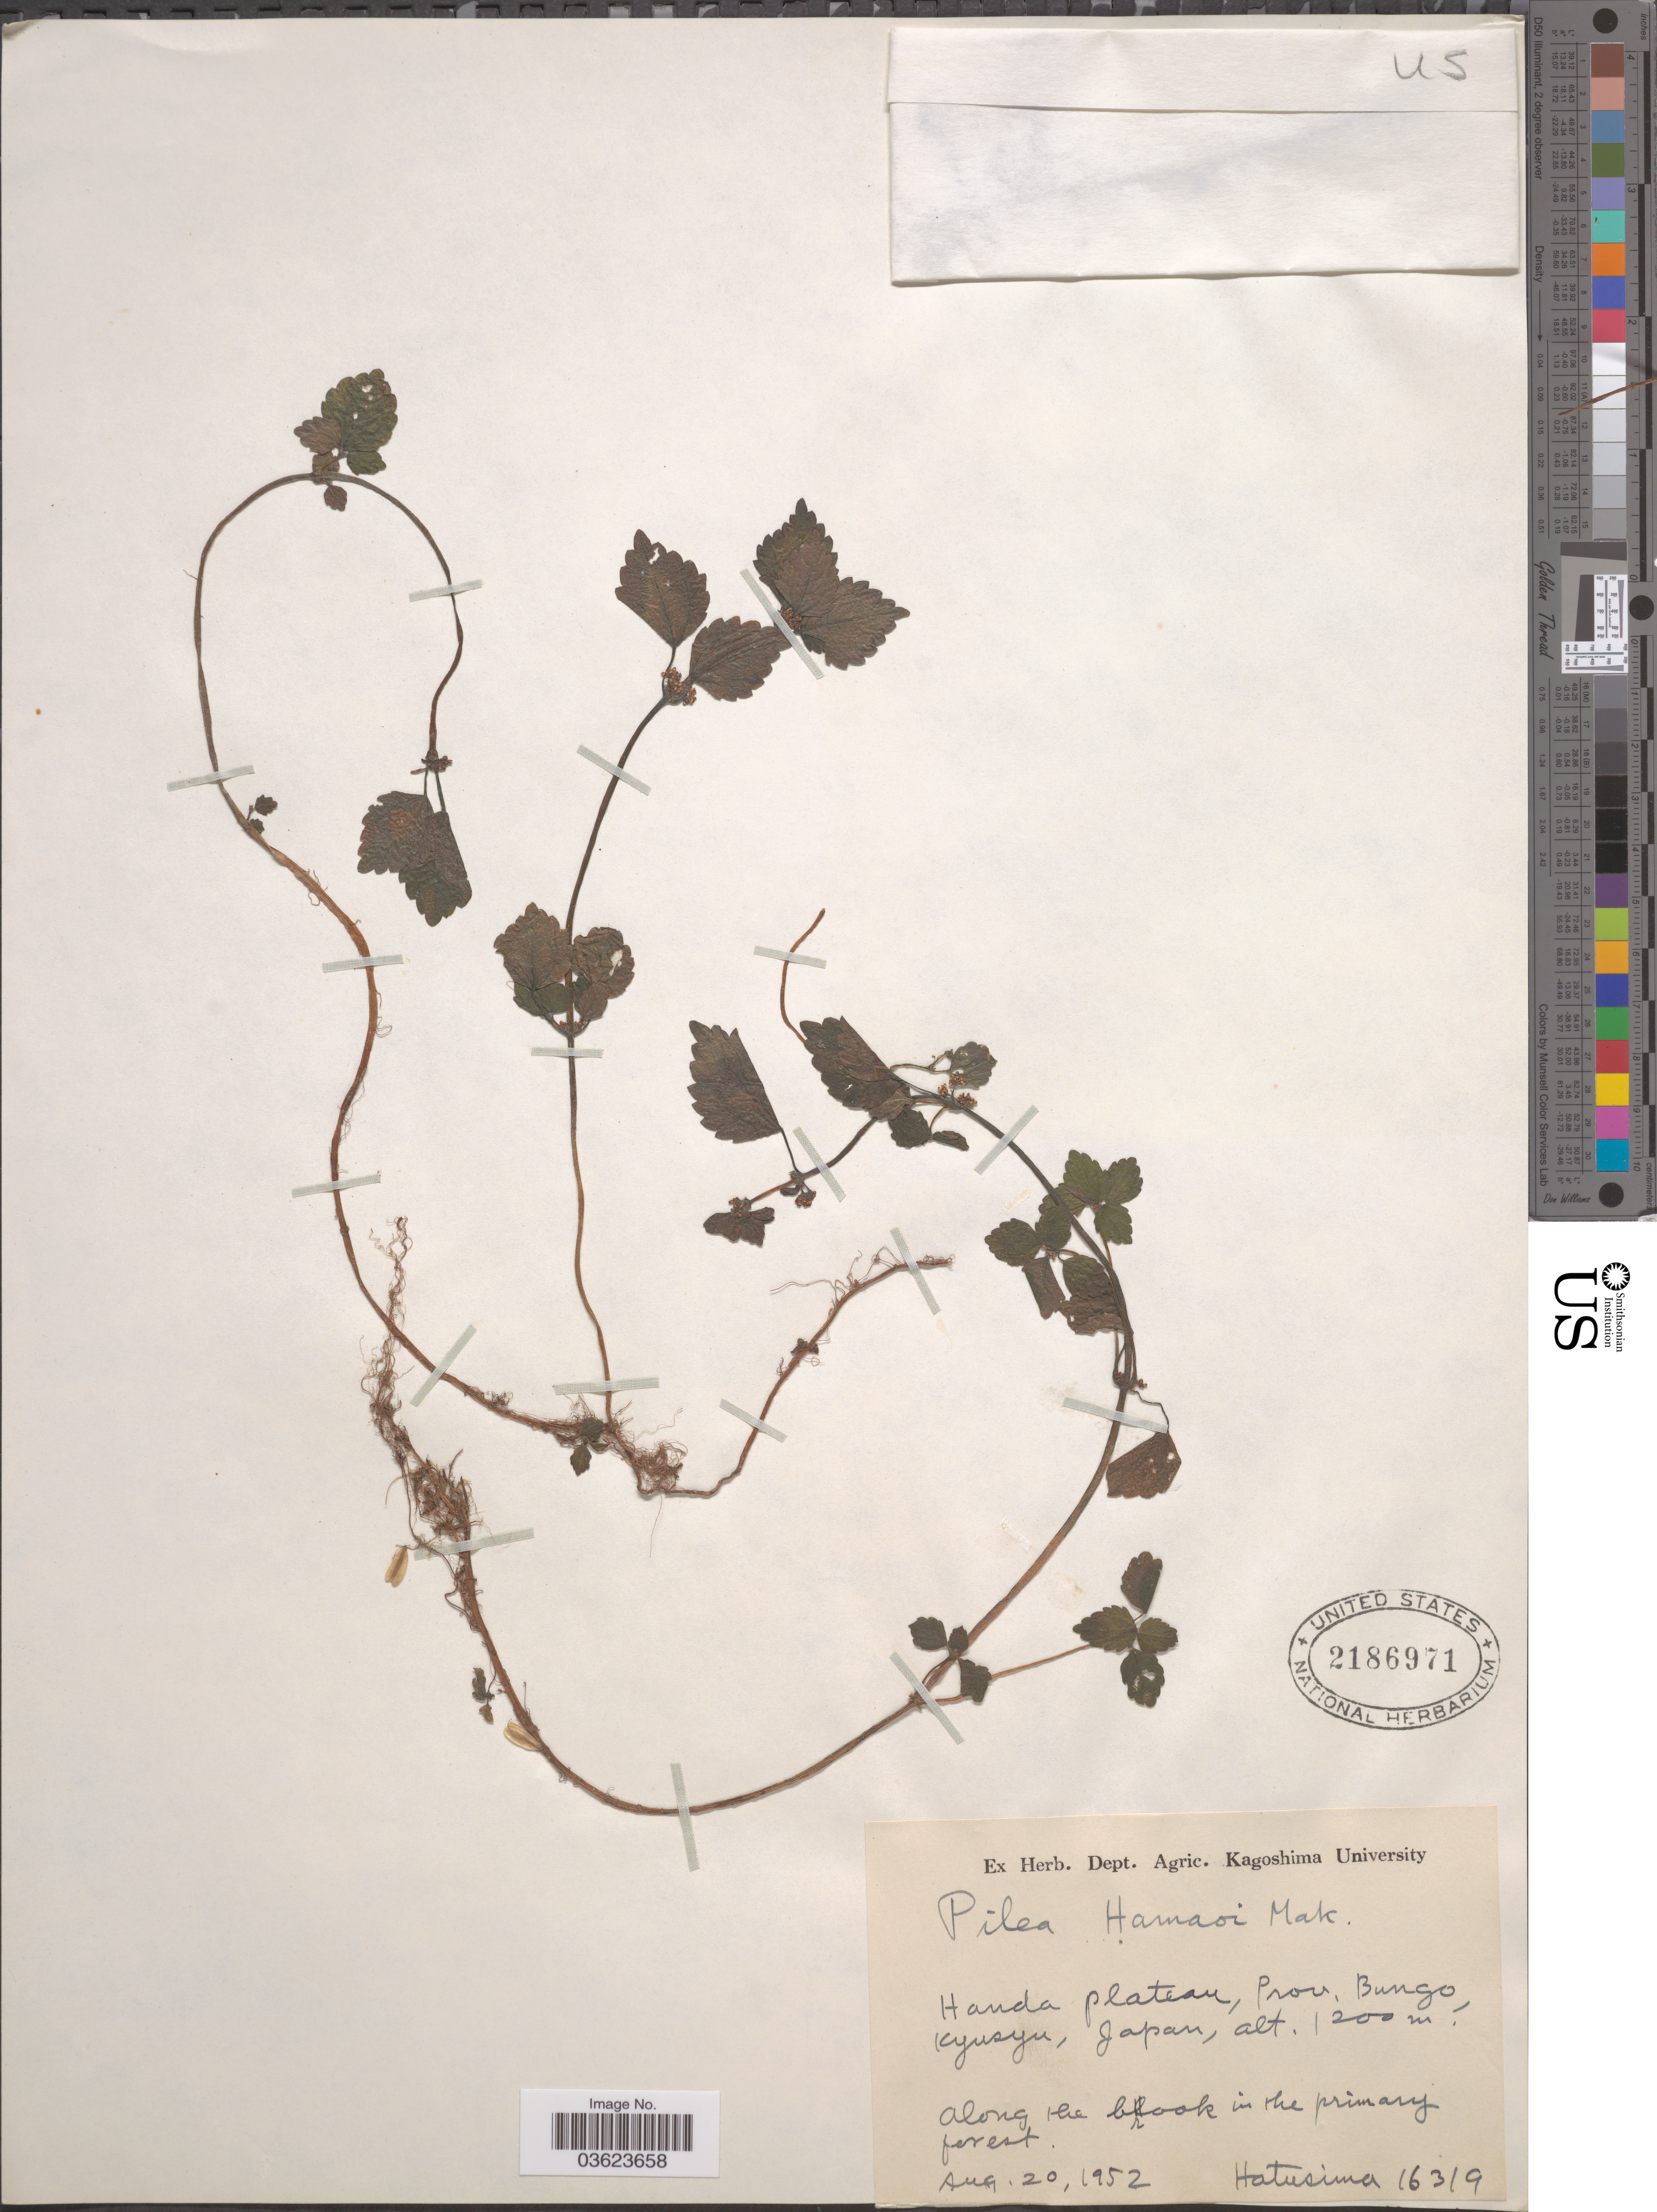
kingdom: Plantae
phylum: Tracheophyta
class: Magnoliopsida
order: Rosales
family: Urticaceae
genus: Pilea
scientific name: Pilea hamaoi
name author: Makino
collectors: -. Hatusima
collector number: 16319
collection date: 1952-08-20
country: Japan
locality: Handa Plateau, Prov. Bungo, Kyusyu.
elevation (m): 1200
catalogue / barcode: US 2186971